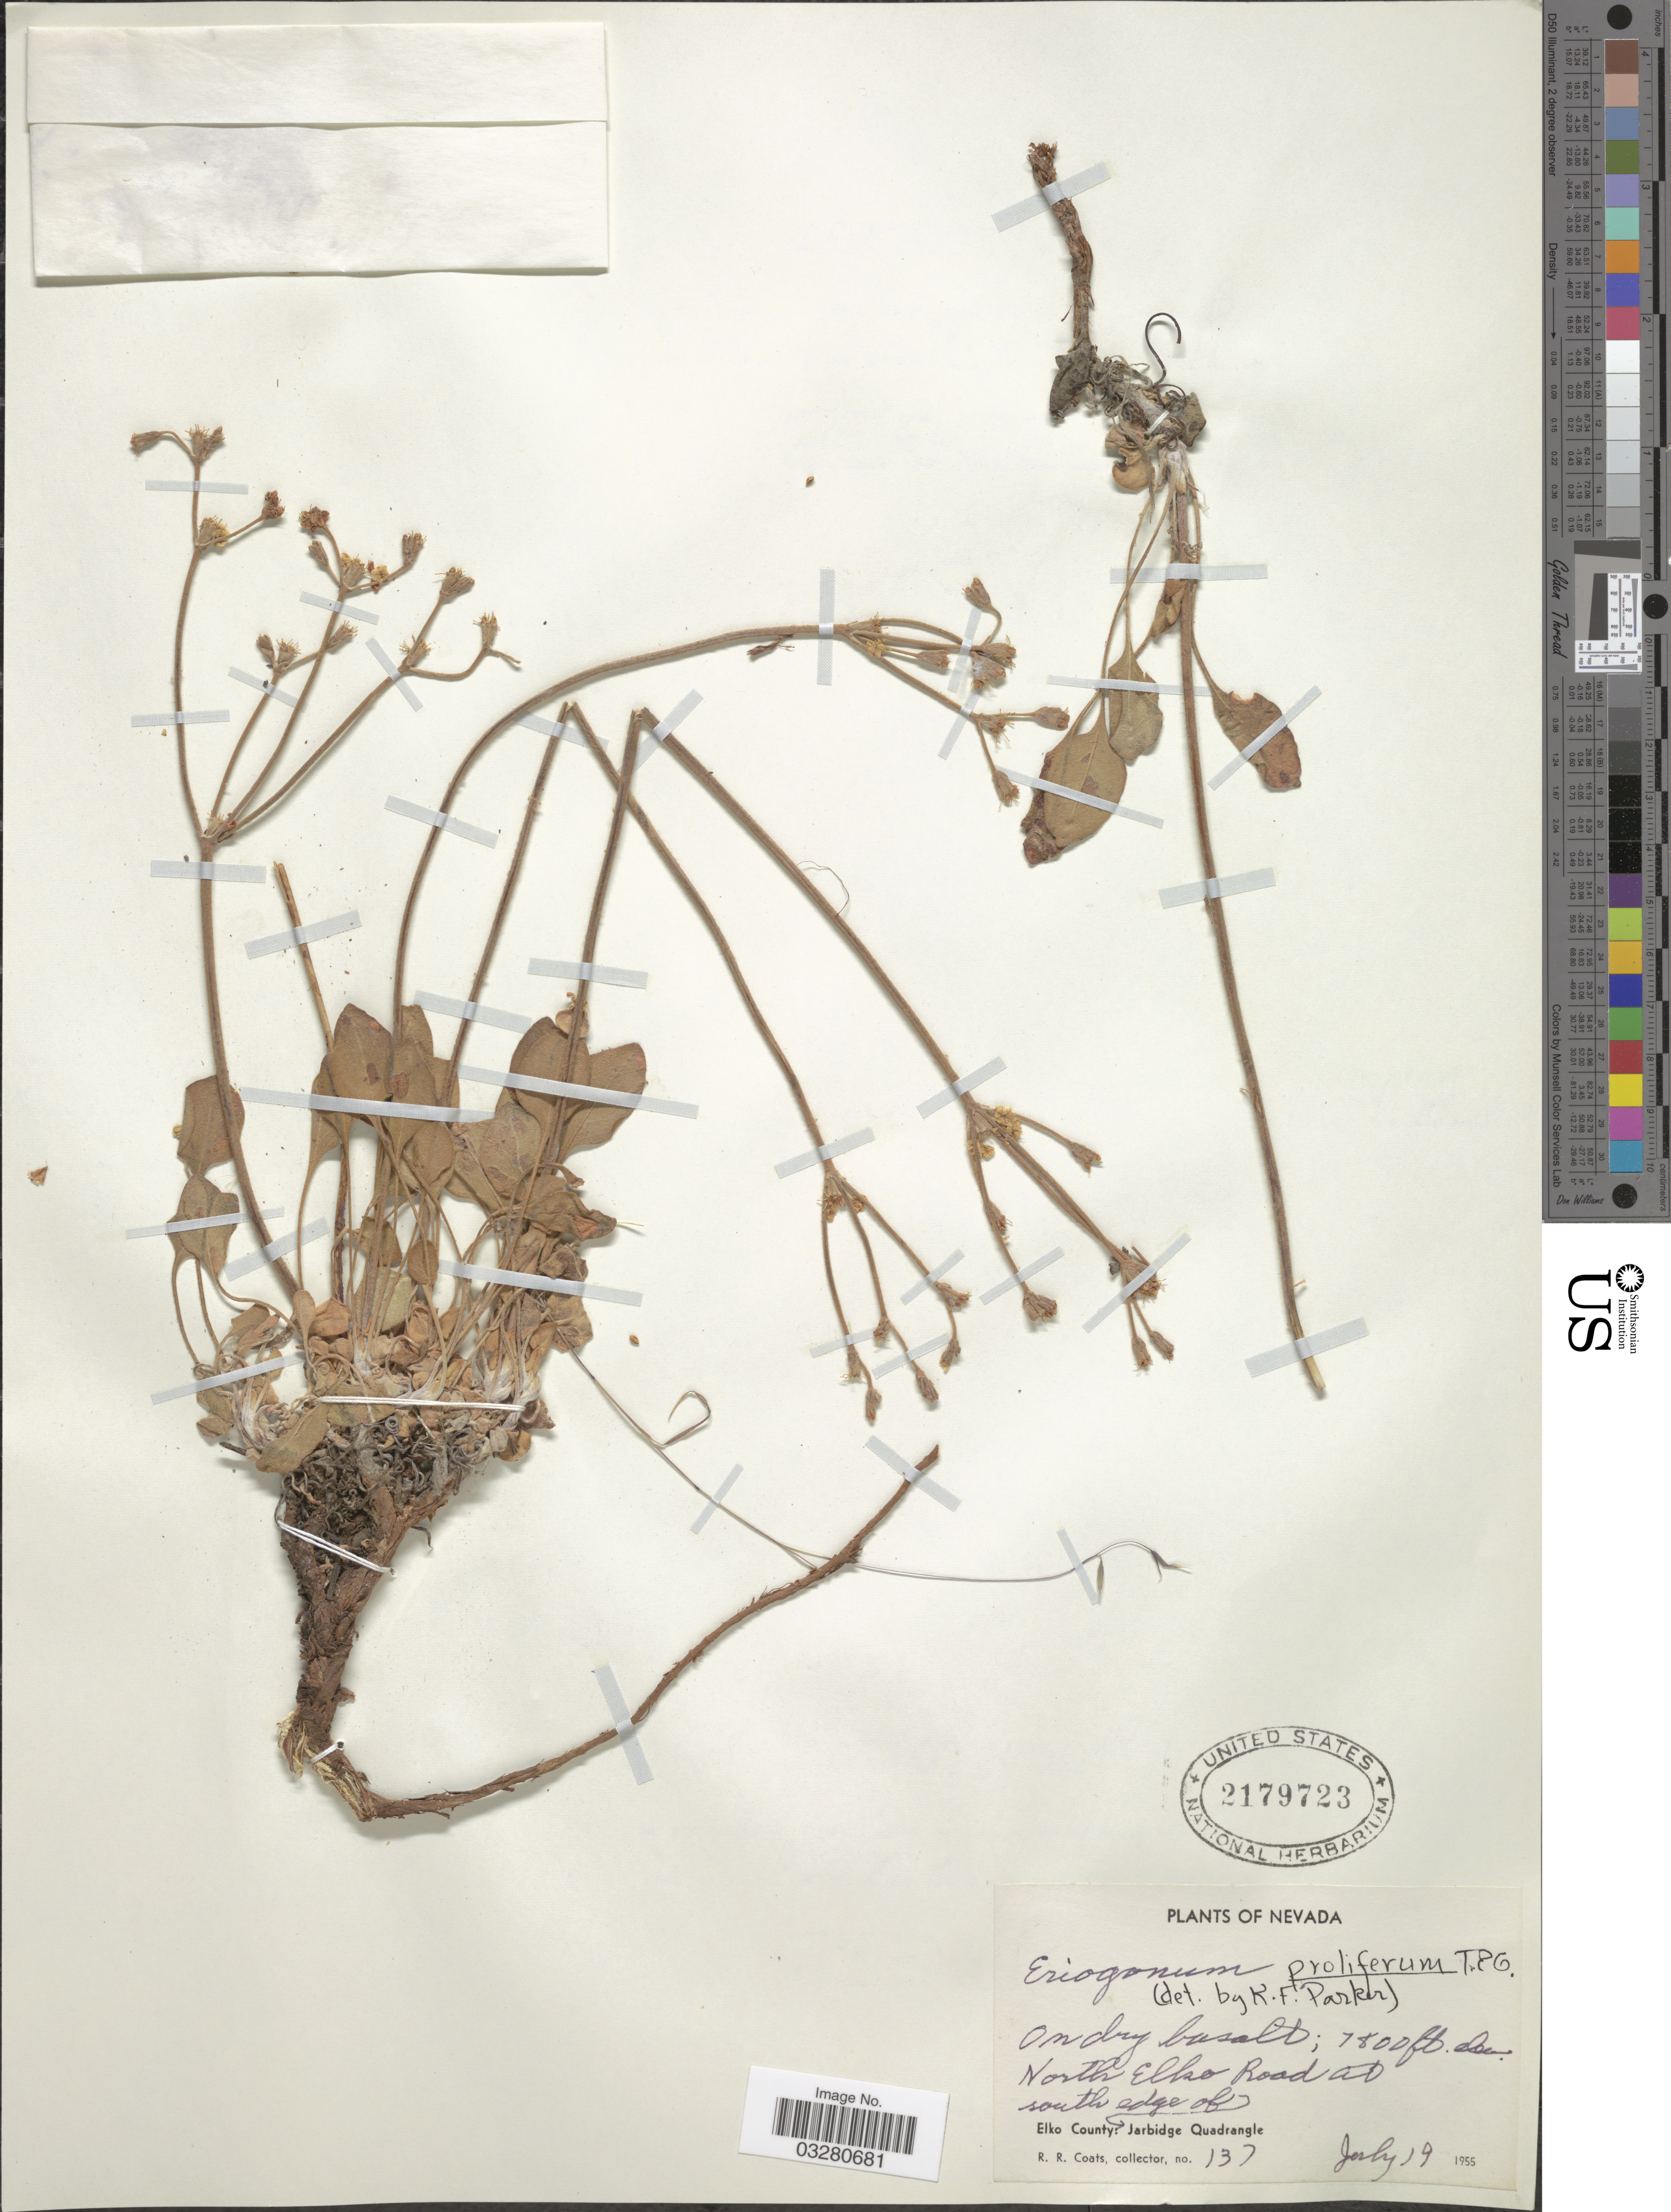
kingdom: Plantae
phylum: Tracheophyta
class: Magnoliopsida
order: Caryophyllales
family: Polygonaceae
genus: Eriogonum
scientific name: Eriogonum proliferum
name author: Torr. & A. Gray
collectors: R. Coats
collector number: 137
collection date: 1955-07-19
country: United States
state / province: Nevada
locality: North Elko Road at south edge of Jarbridge Quadrangle. Elko County.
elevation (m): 2377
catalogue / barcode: US 2179723